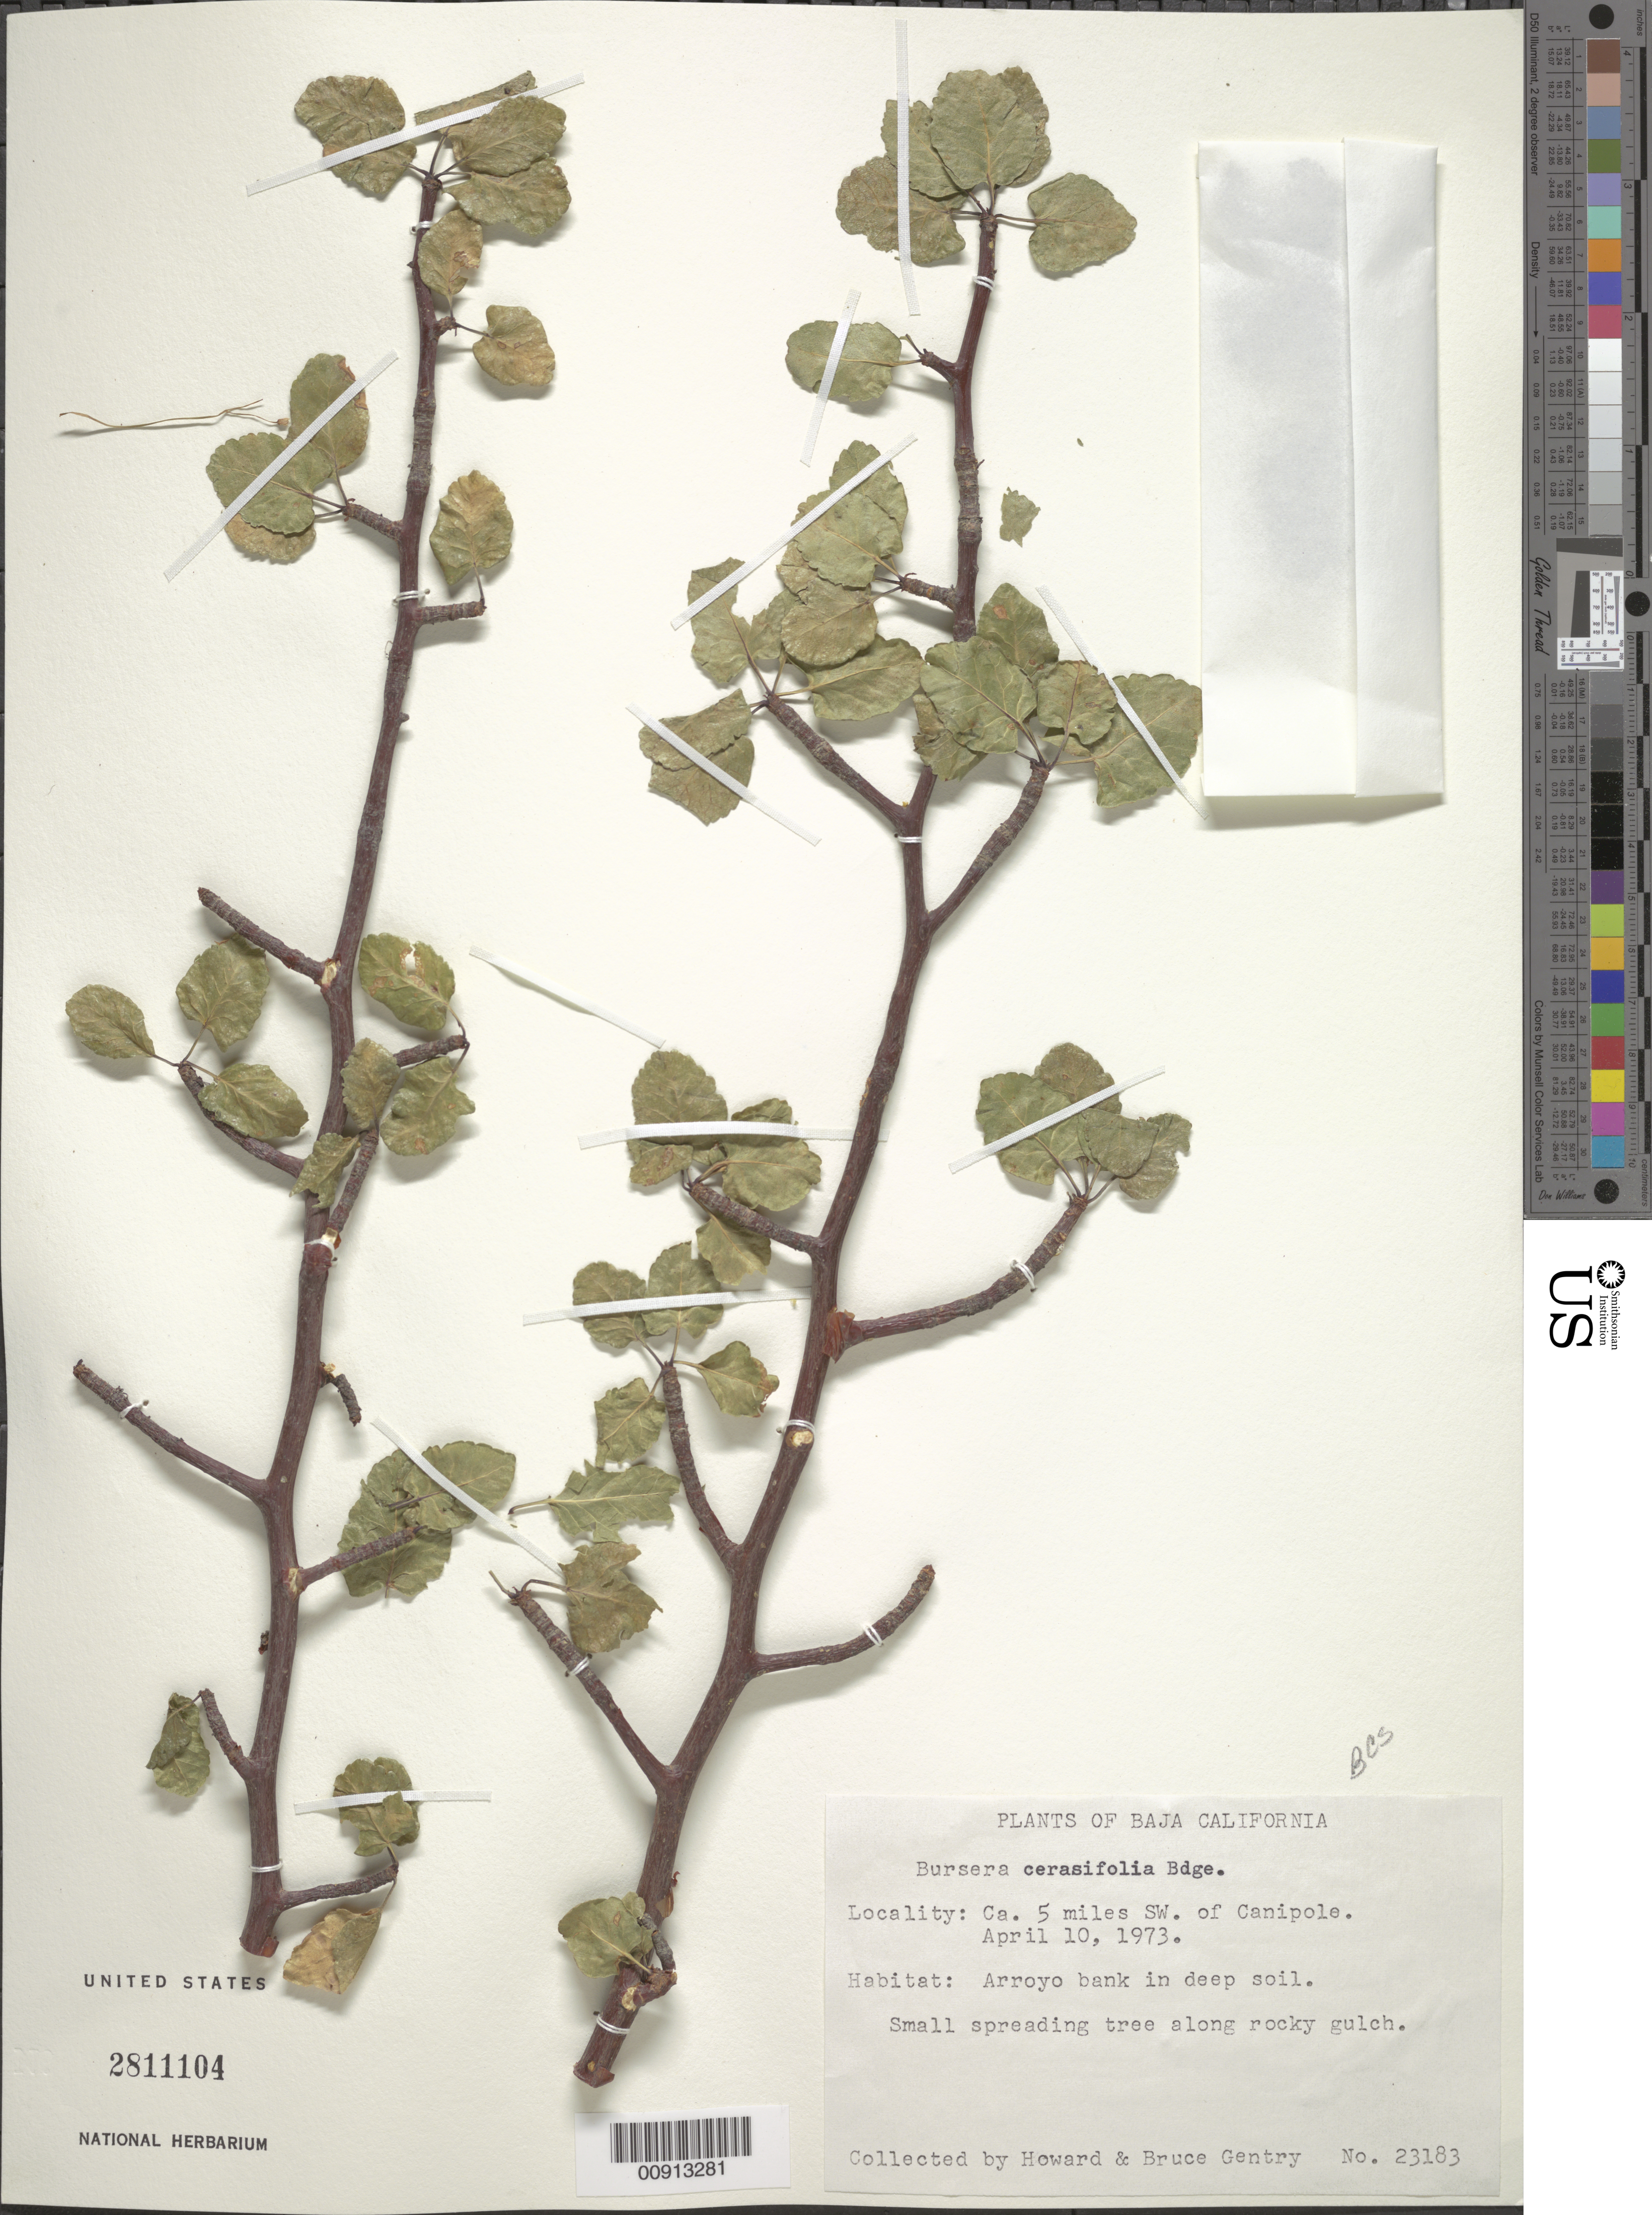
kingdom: Plantae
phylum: Tracheophyta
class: Magnoliopsida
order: Sapindales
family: Burseraceae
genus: Bursera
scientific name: Bursera cerasifolia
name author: Brandegee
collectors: H. S. Gentry & B. Gentry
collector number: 23183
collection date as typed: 10 Apr 1973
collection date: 1973-04-10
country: Mexico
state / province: Baja California Sur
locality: Ca. 5 miles SW of Canipole.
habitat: Arroyo bank in deep soil.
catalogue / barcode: US 2811104